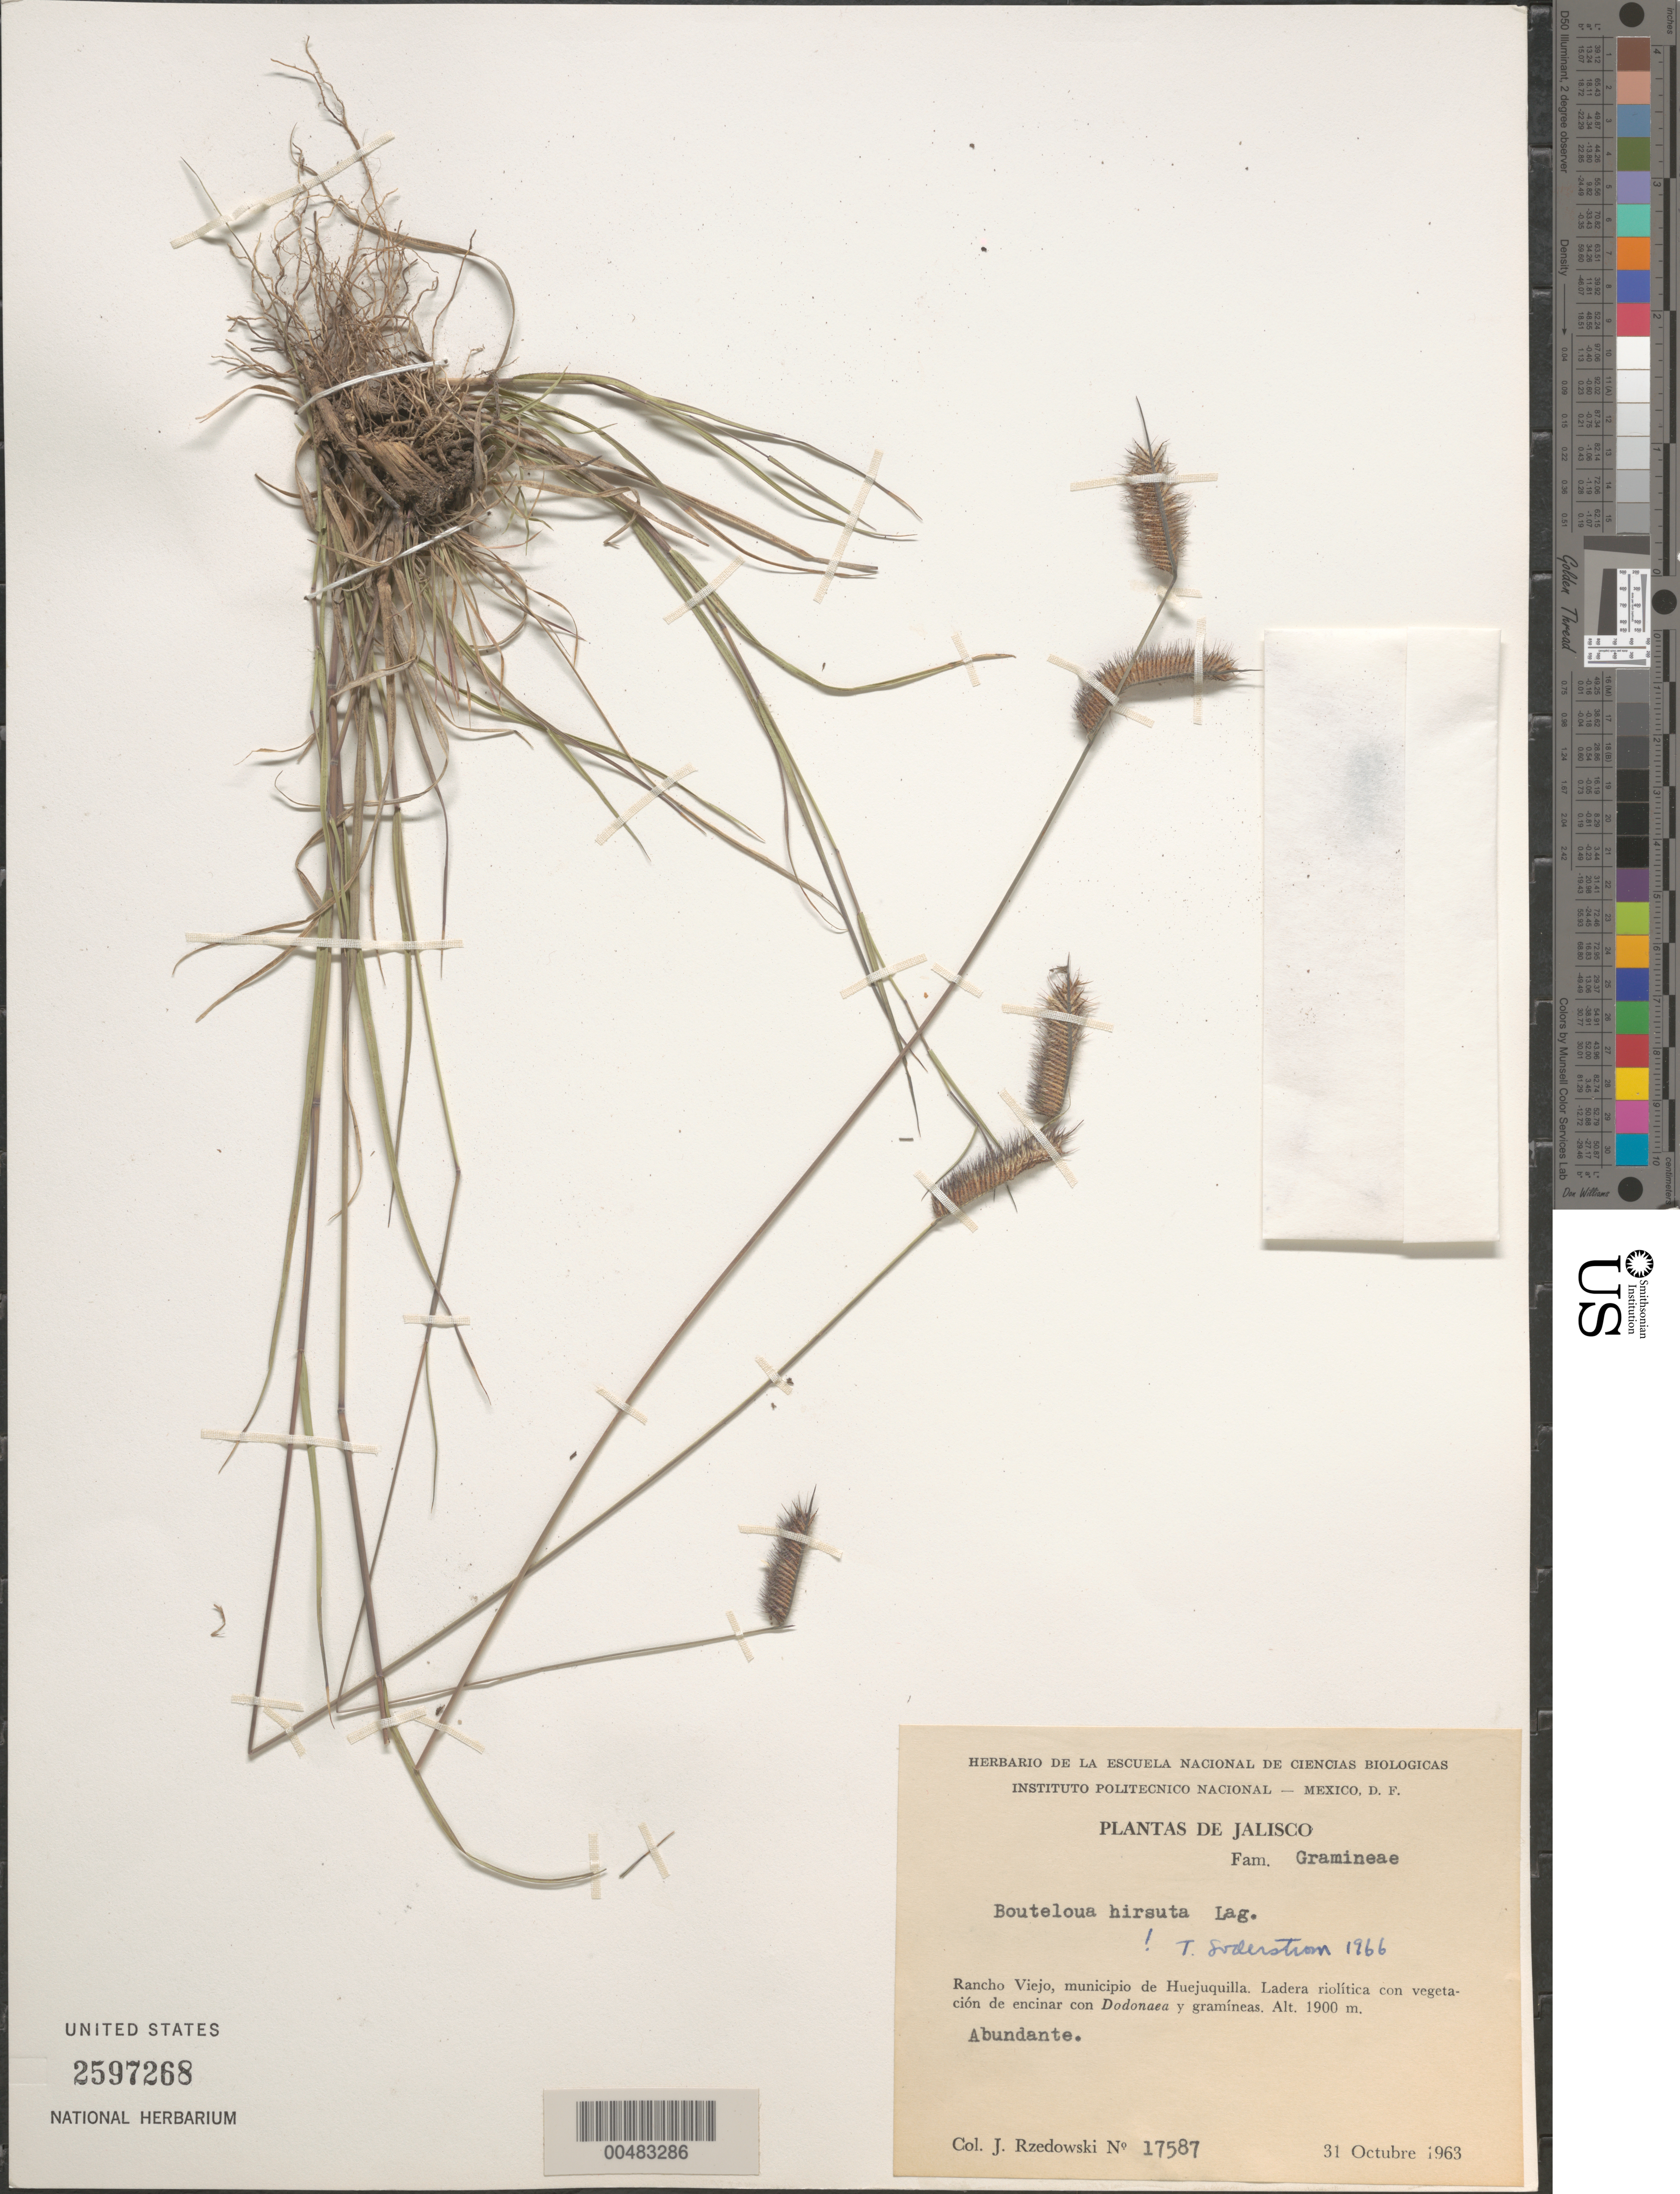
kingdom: Plantae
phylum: Tracheophyta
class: Liliopsida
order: Poales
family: Poaceae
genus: Bouteloua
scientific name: Bouteloua hirsuta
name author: Lag.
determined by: Soderstrom, T. R.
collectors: J. Rzedowski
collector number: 17587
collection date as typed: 31 Oct 1963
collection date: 1963-10-31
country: Mexico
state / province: Jalisco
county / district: Huejuquilla el Alto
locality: Rancho Viejo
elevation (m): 1900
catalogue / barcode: US 2597268